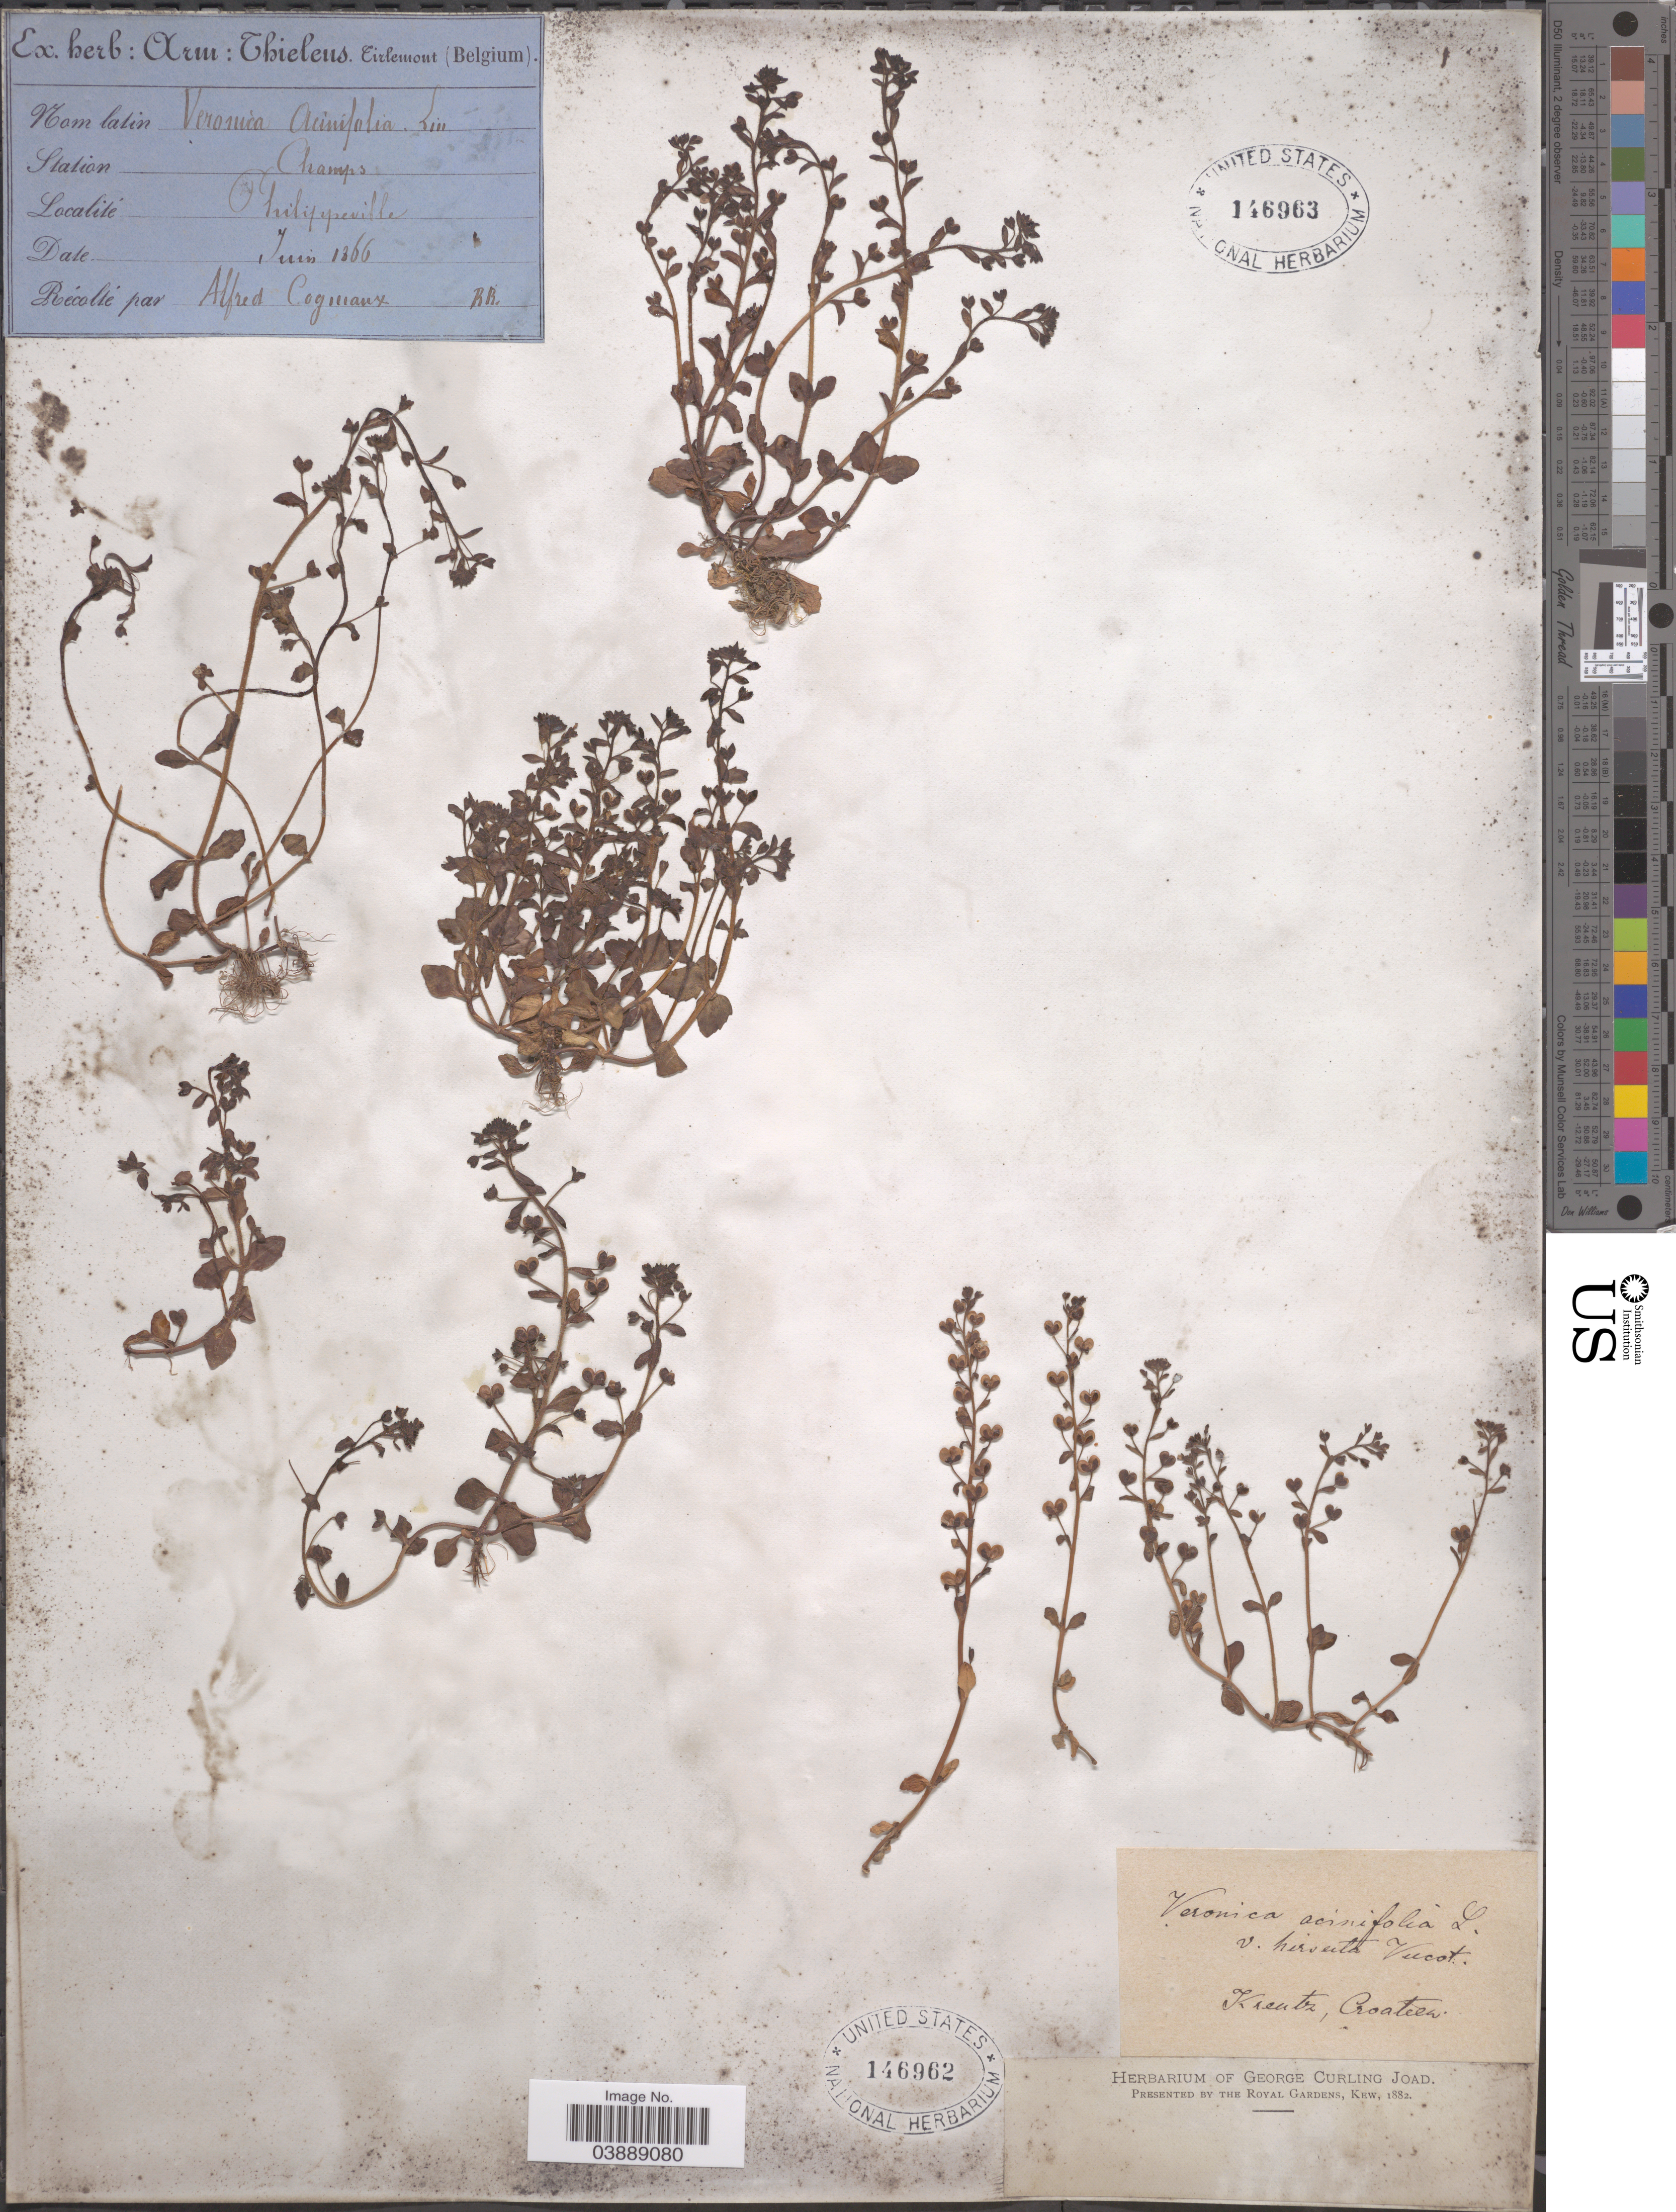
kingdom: Plantae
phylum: Tracheophyta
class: Magnoliopsida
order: Lamiales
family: Plantaginaceae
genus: Veronica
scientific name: Veronica acinifolia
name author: L.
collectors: C. A. Cogniaux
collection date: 1866-06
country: Belgium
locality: Station Champs. Philippeville.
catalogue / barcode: US 146963-2